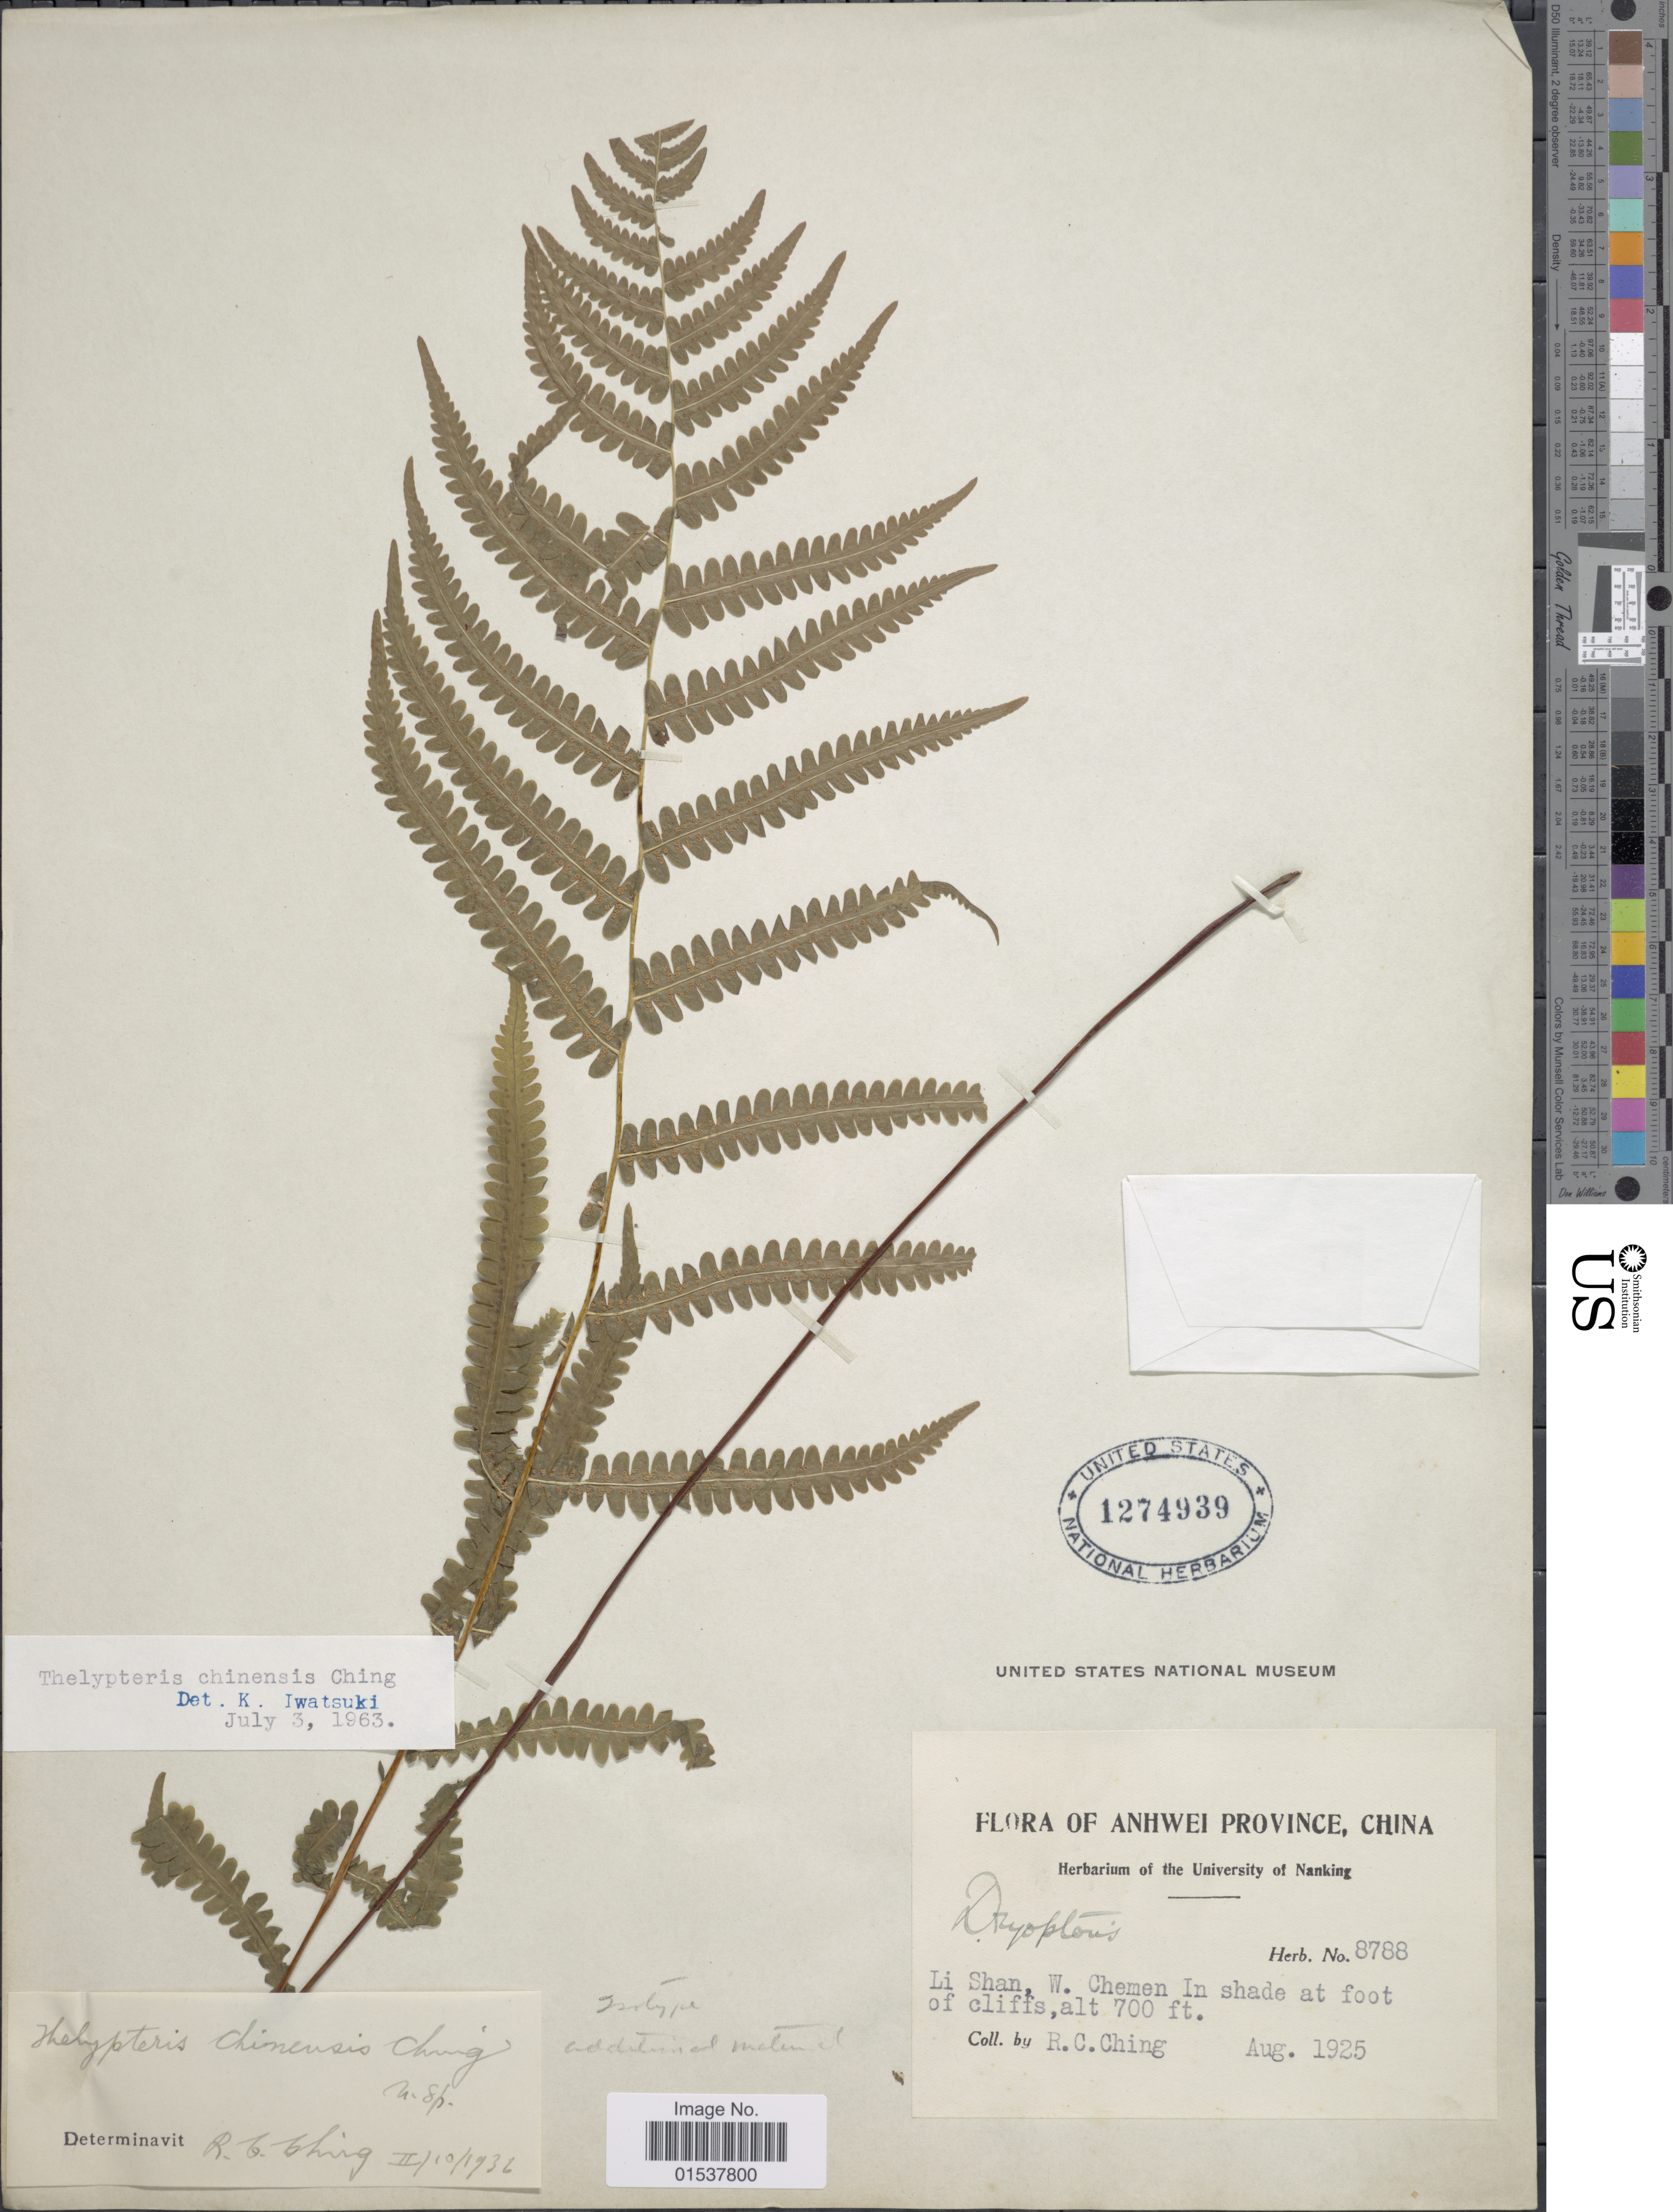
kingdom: Plantae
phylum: Tracheophyta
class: Polypodiopsida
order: Polypodiales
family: Thelypteridaceae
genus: Parathelypteris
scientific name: Parathelypteris chinensis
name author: (Ching) Ching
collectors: R. C. Ching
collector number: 8788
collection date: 1925-08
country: China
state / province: Anhui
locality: Anhwei Province, Li Shan, W. Chemen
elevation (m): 213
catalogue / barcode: US 1274939